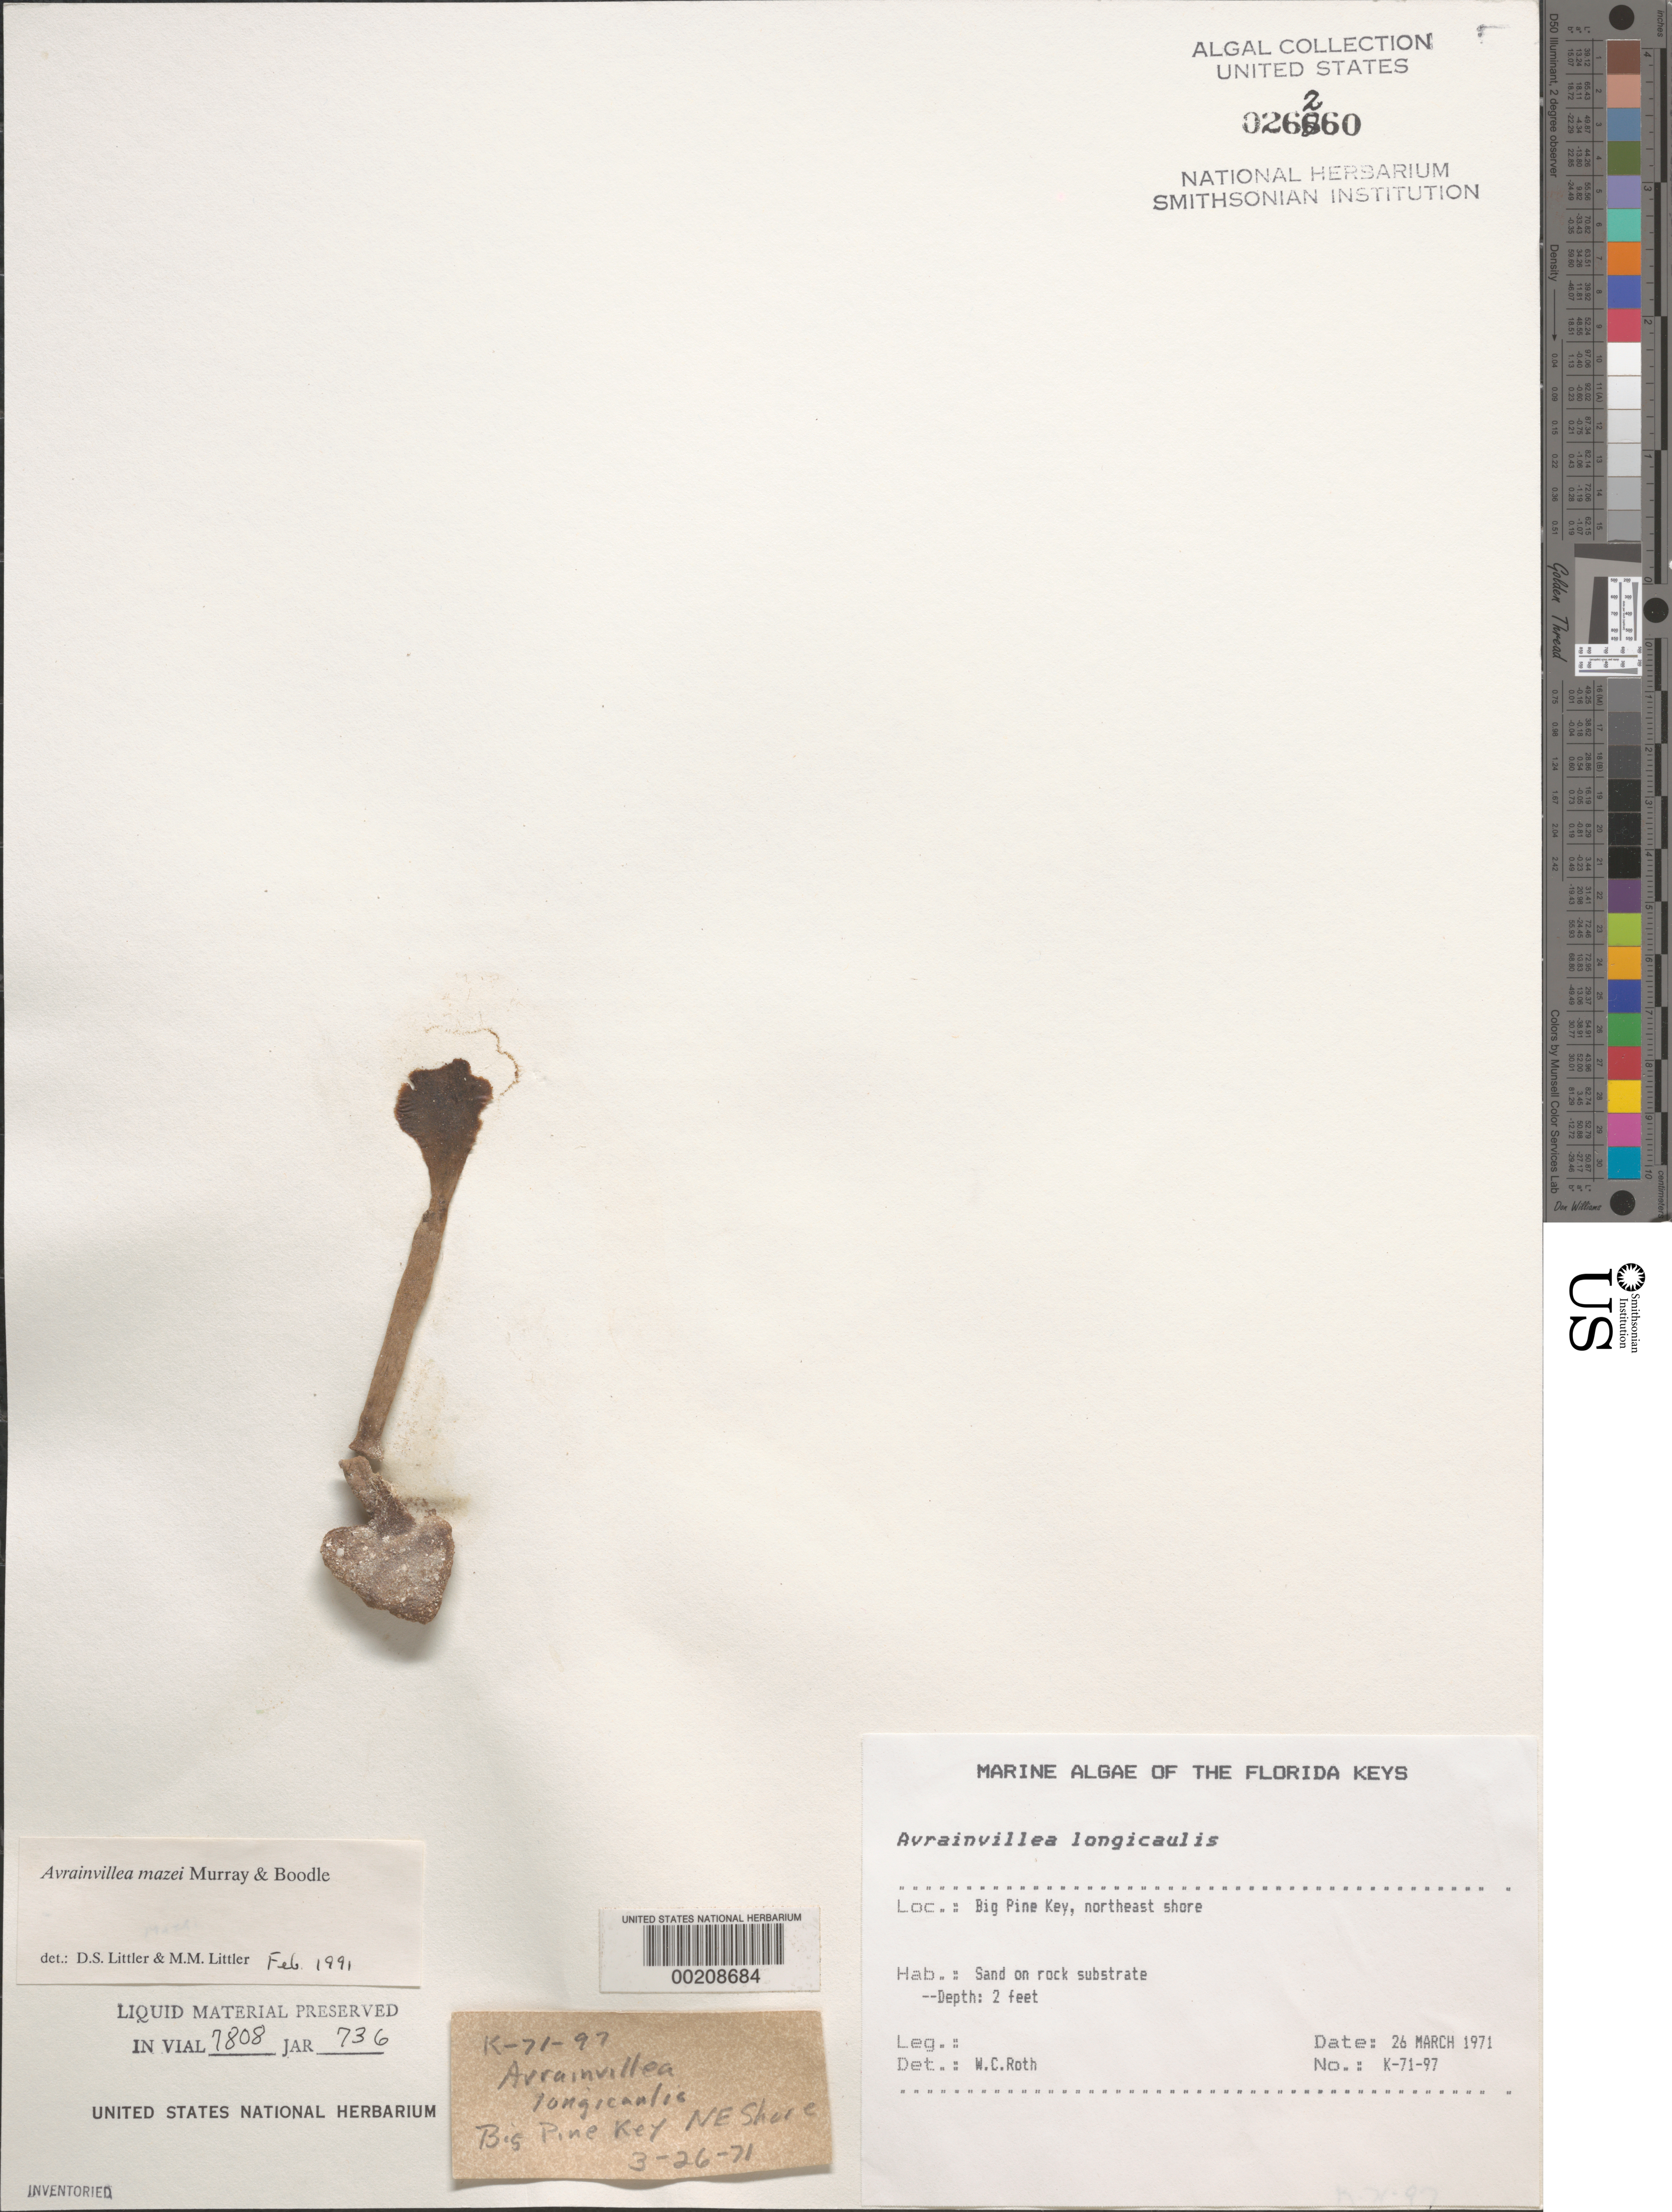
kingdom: Plantae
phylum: Chlorophyta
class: Ulvophyceae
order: Bryopsidales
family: Dichotomosiphonaceae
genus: Avrainvillea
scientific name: Avrainvillea mazei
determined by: Littler, D. S.; Littler, M. M.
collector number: K-71-97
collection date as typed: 26 Mar 1971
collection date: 1971-03-26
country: United States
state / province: Florida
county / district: Monroe County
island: Big Pine Key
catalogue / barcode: US 26260